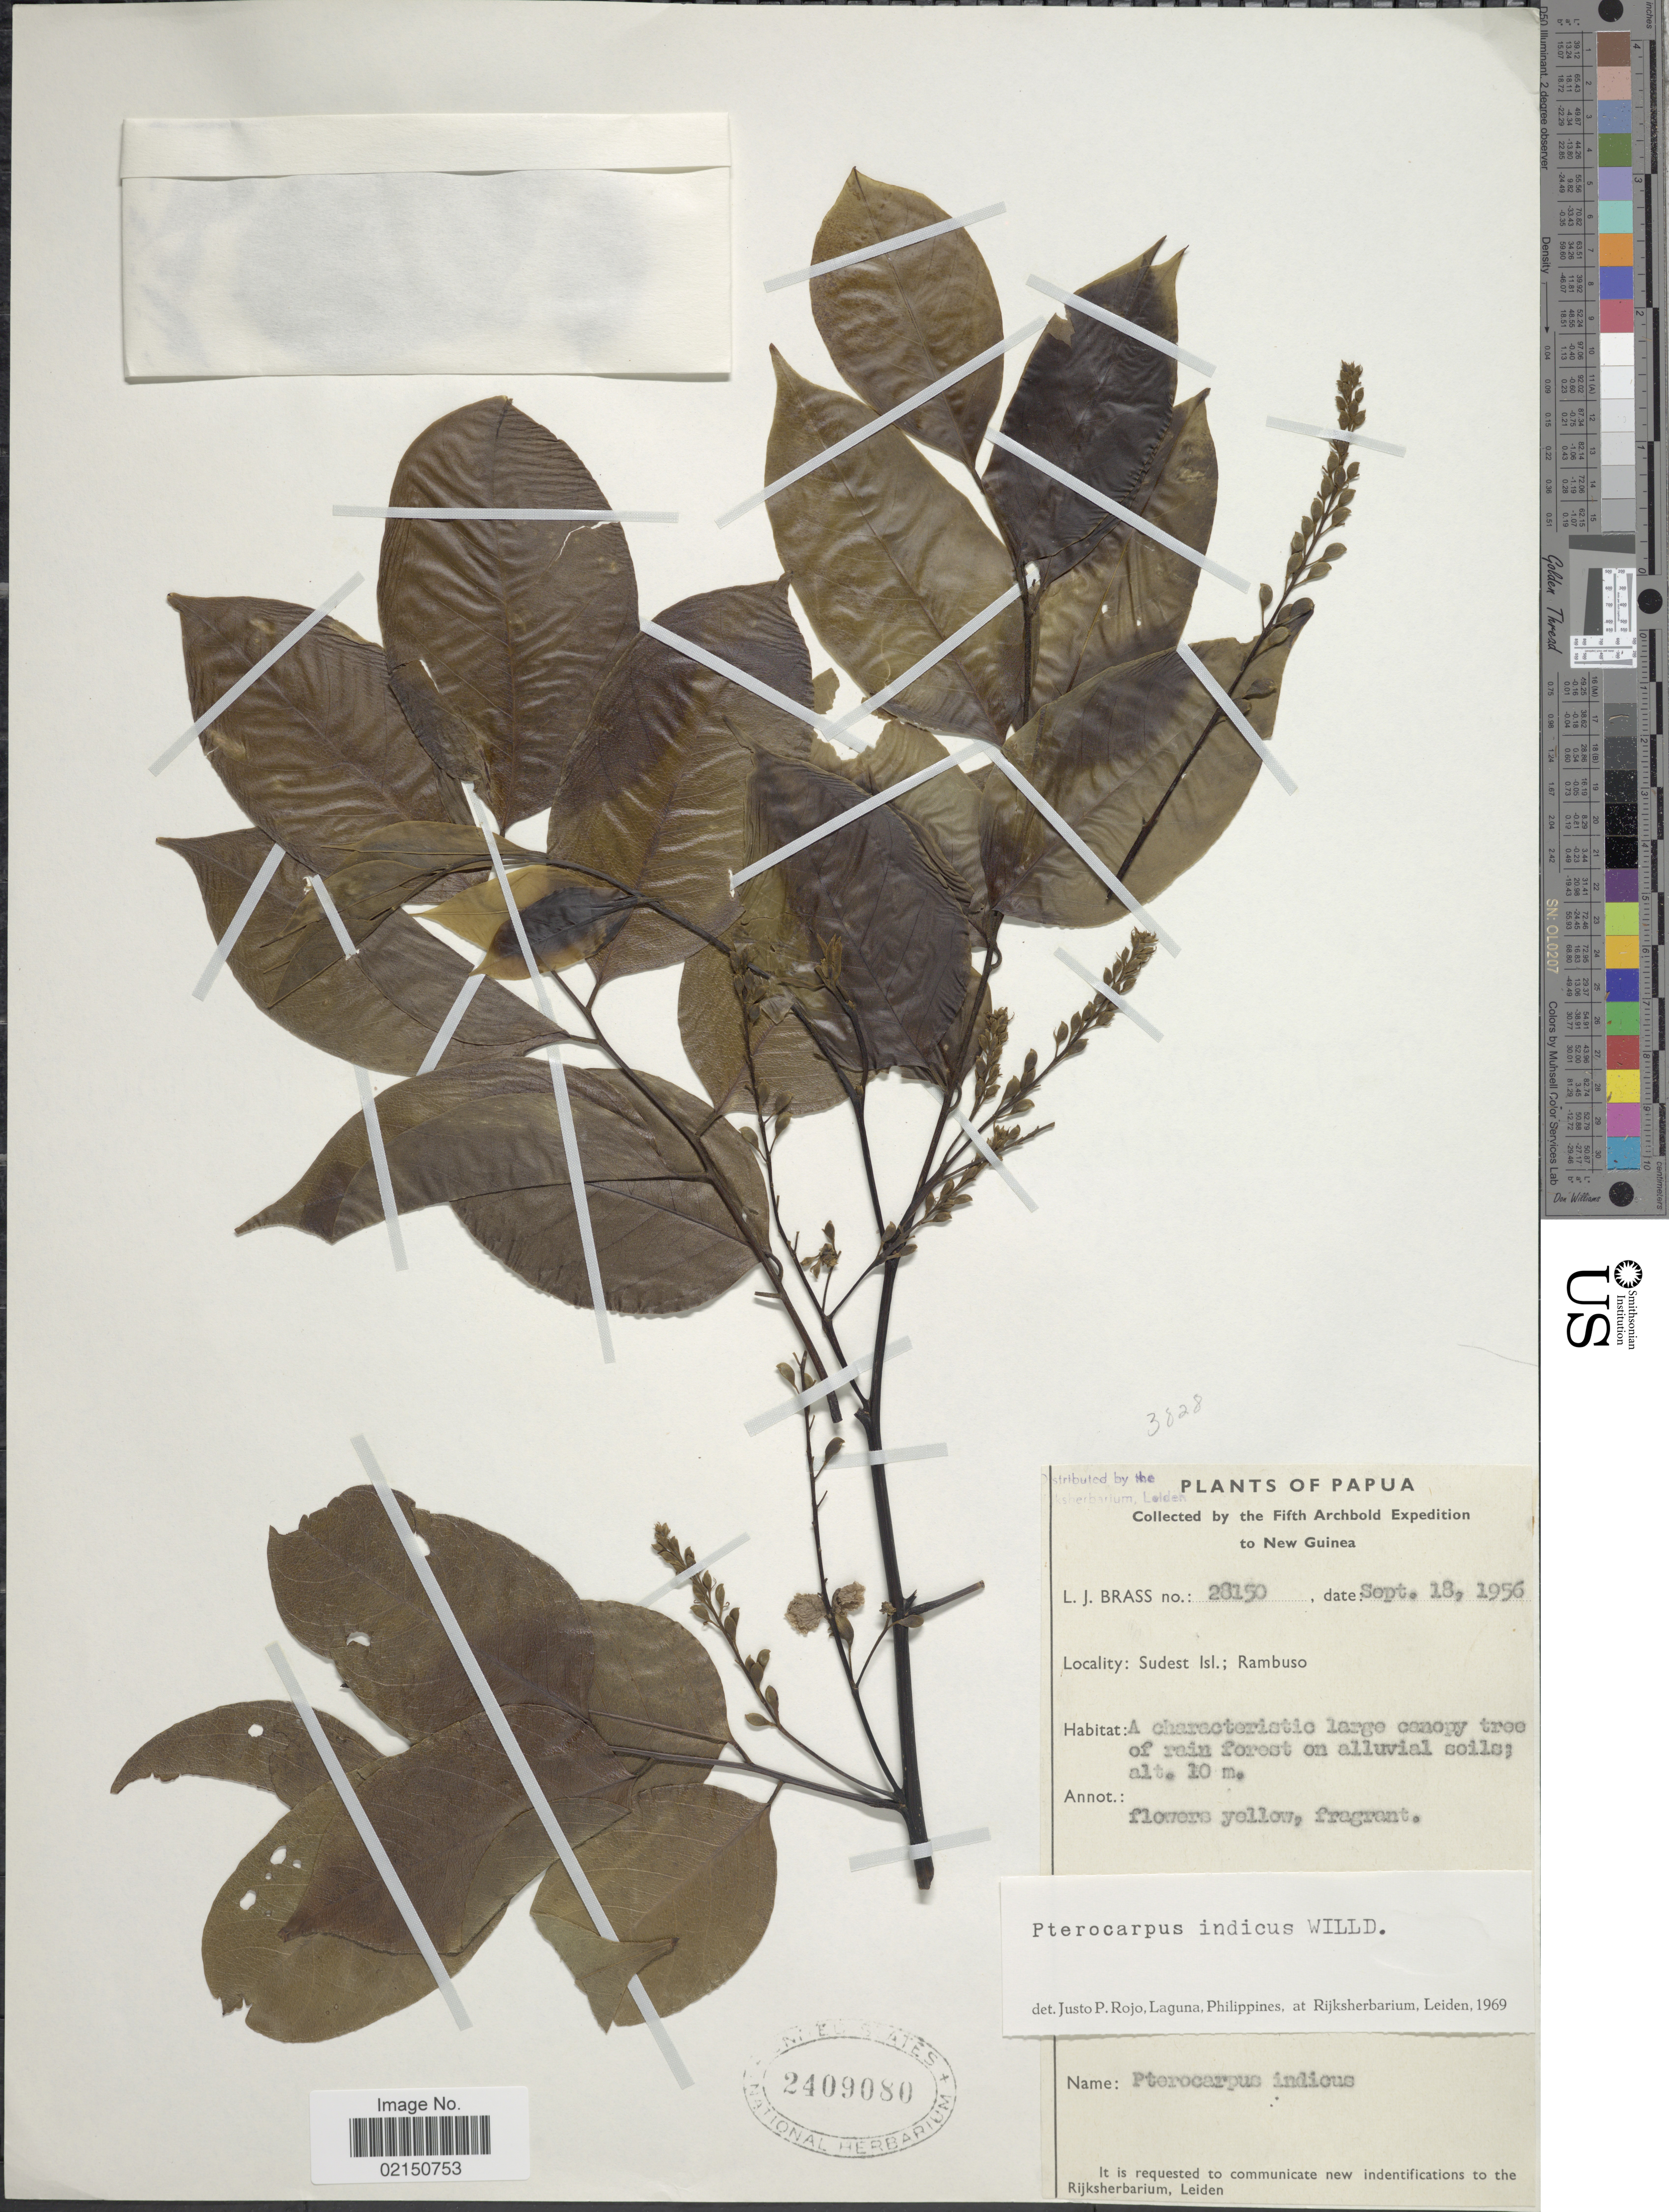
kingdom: Plantae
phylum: Tracheophyta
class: Magnoliopsida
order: Fabales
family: Fabaceae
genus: Pterocarpus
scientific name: Pterocarpus indicus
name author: Willd.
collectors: L. J. Brass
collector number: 28150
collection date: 1956-09-18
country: Papua New Guinea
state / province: Milne Bay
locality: Papua. New Guinea. Sudest Isl.; Rambuso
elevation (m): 10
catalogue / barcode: US 2409080